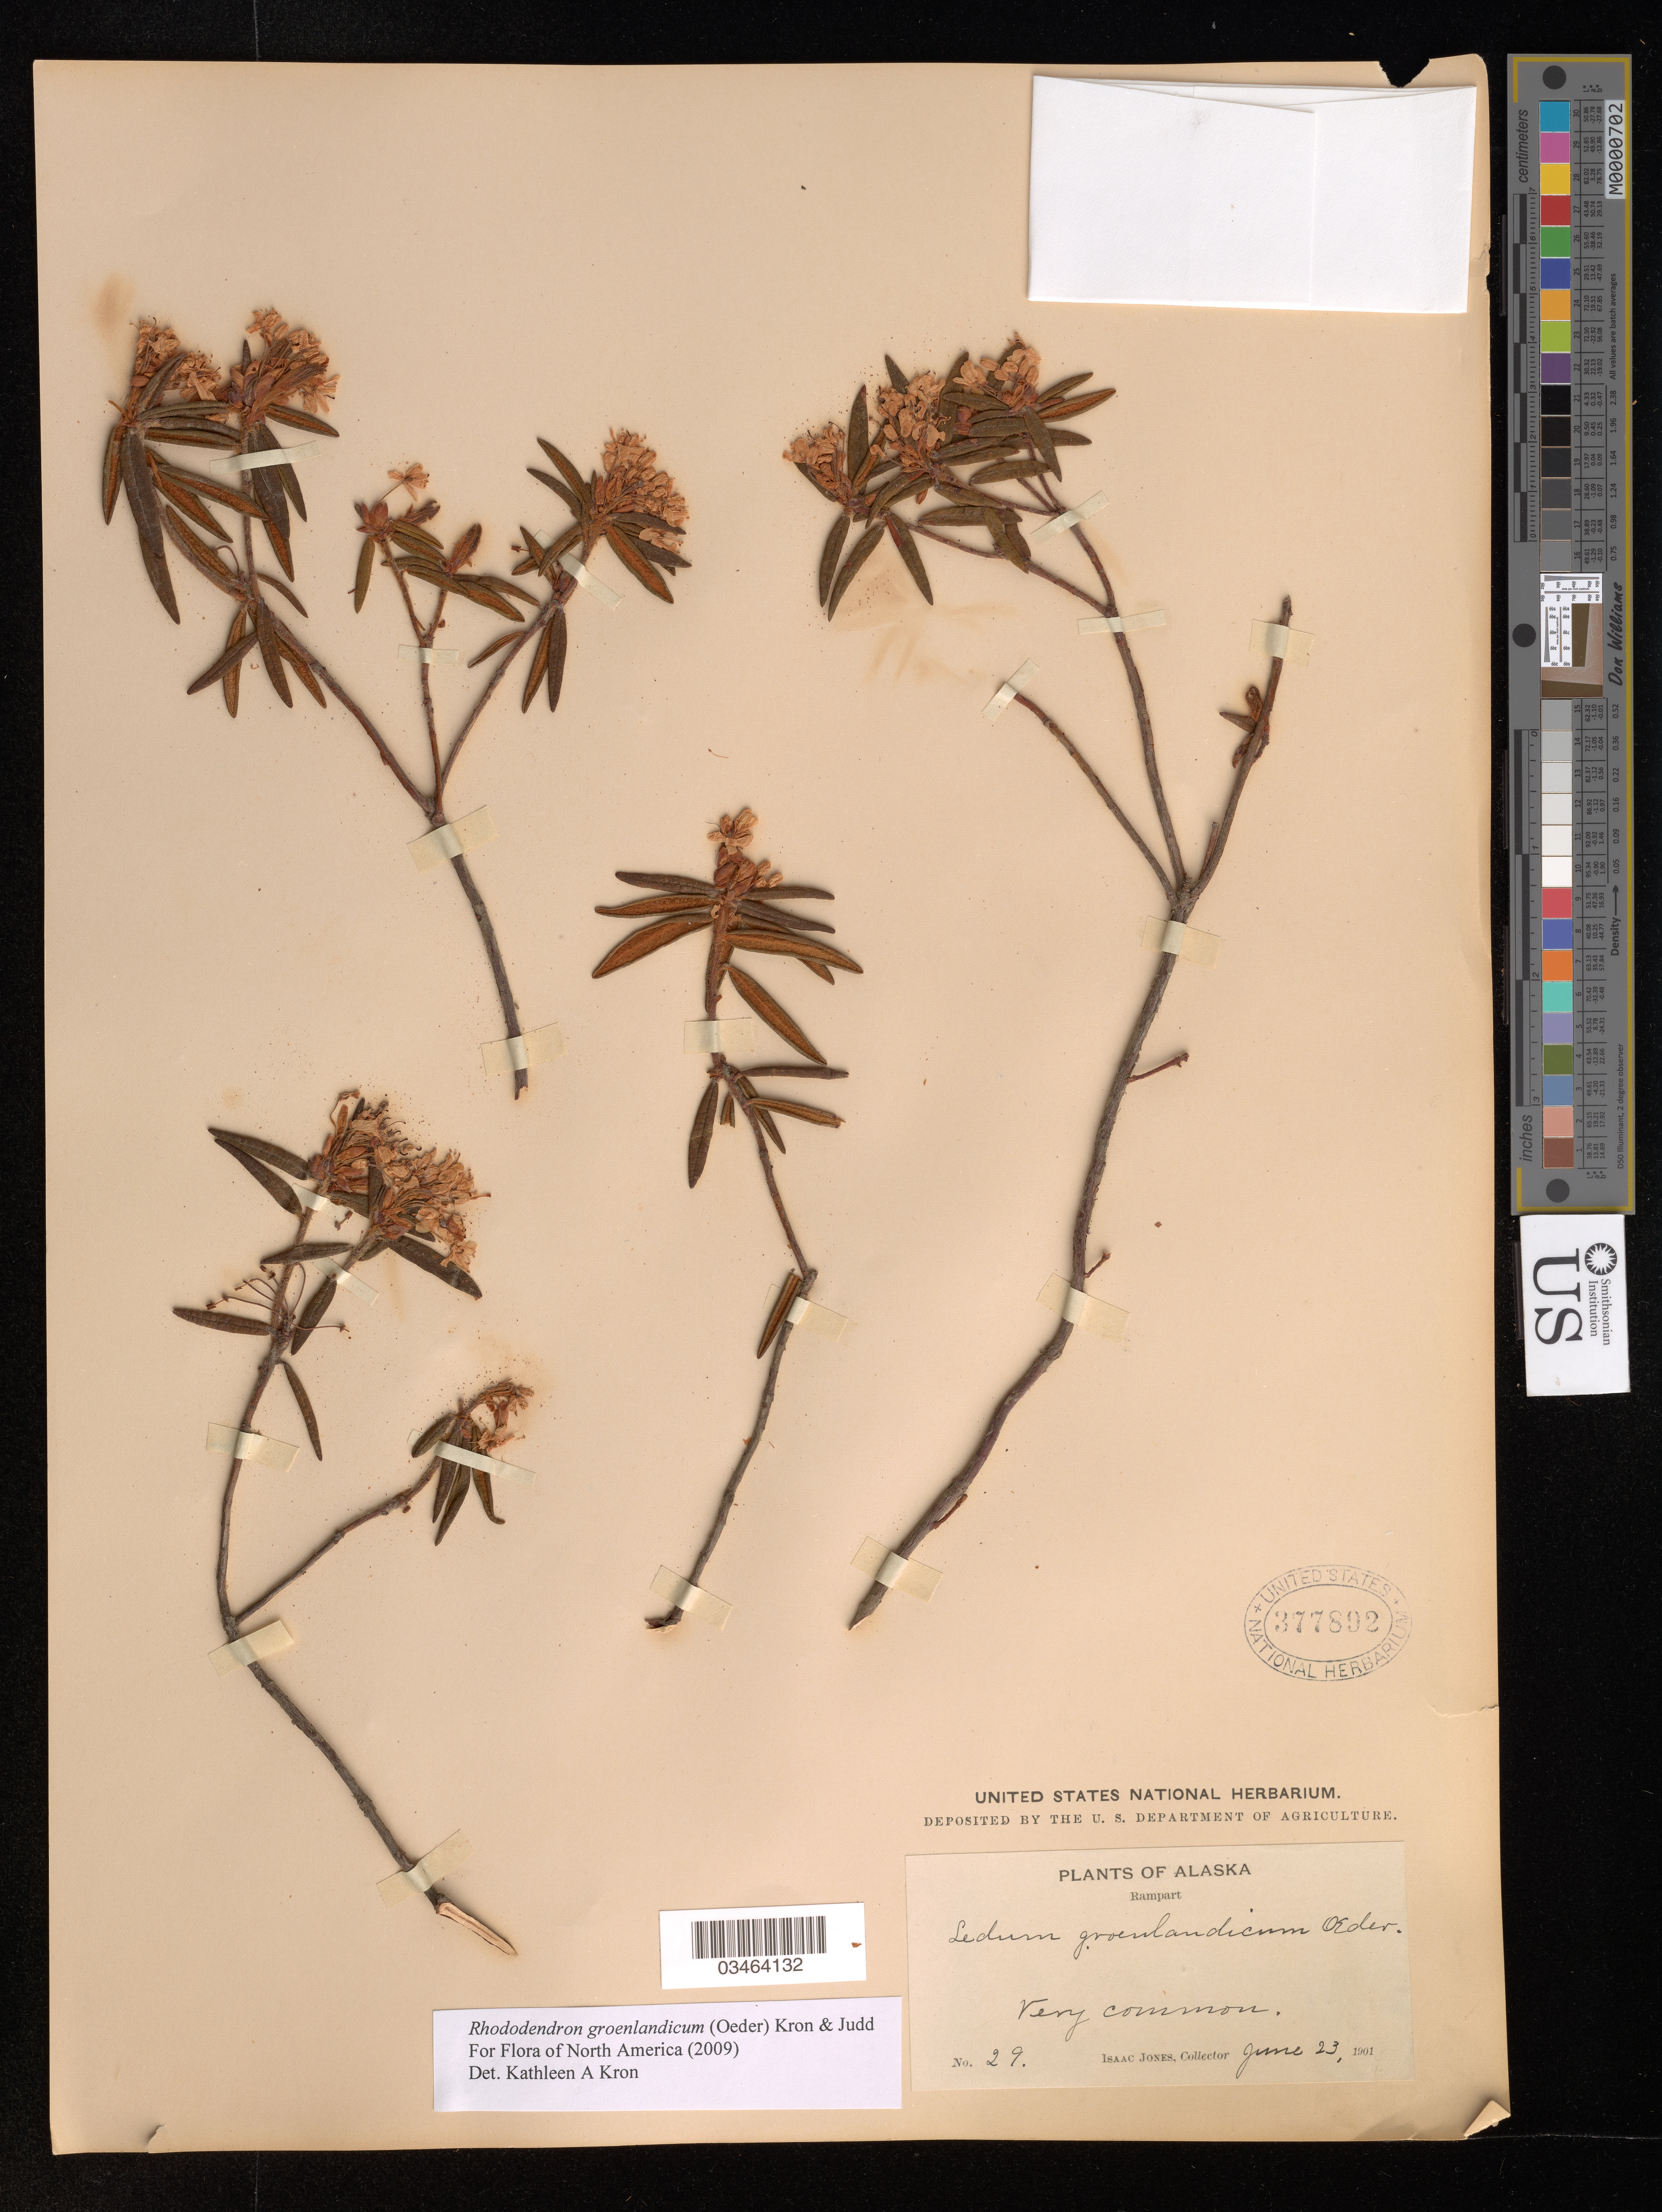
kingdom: Plantae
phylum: Tracheophyta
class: Magnoliopsida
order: Ericales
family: Ericaceae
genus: Rhododendron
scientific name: Rhododendron groenlandicum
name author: (Oeder) Kron & Judd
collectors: I. Jones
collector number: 29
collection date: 1901-06-23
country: United States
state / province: Alaska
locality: Rampart.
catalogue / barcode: US 377892